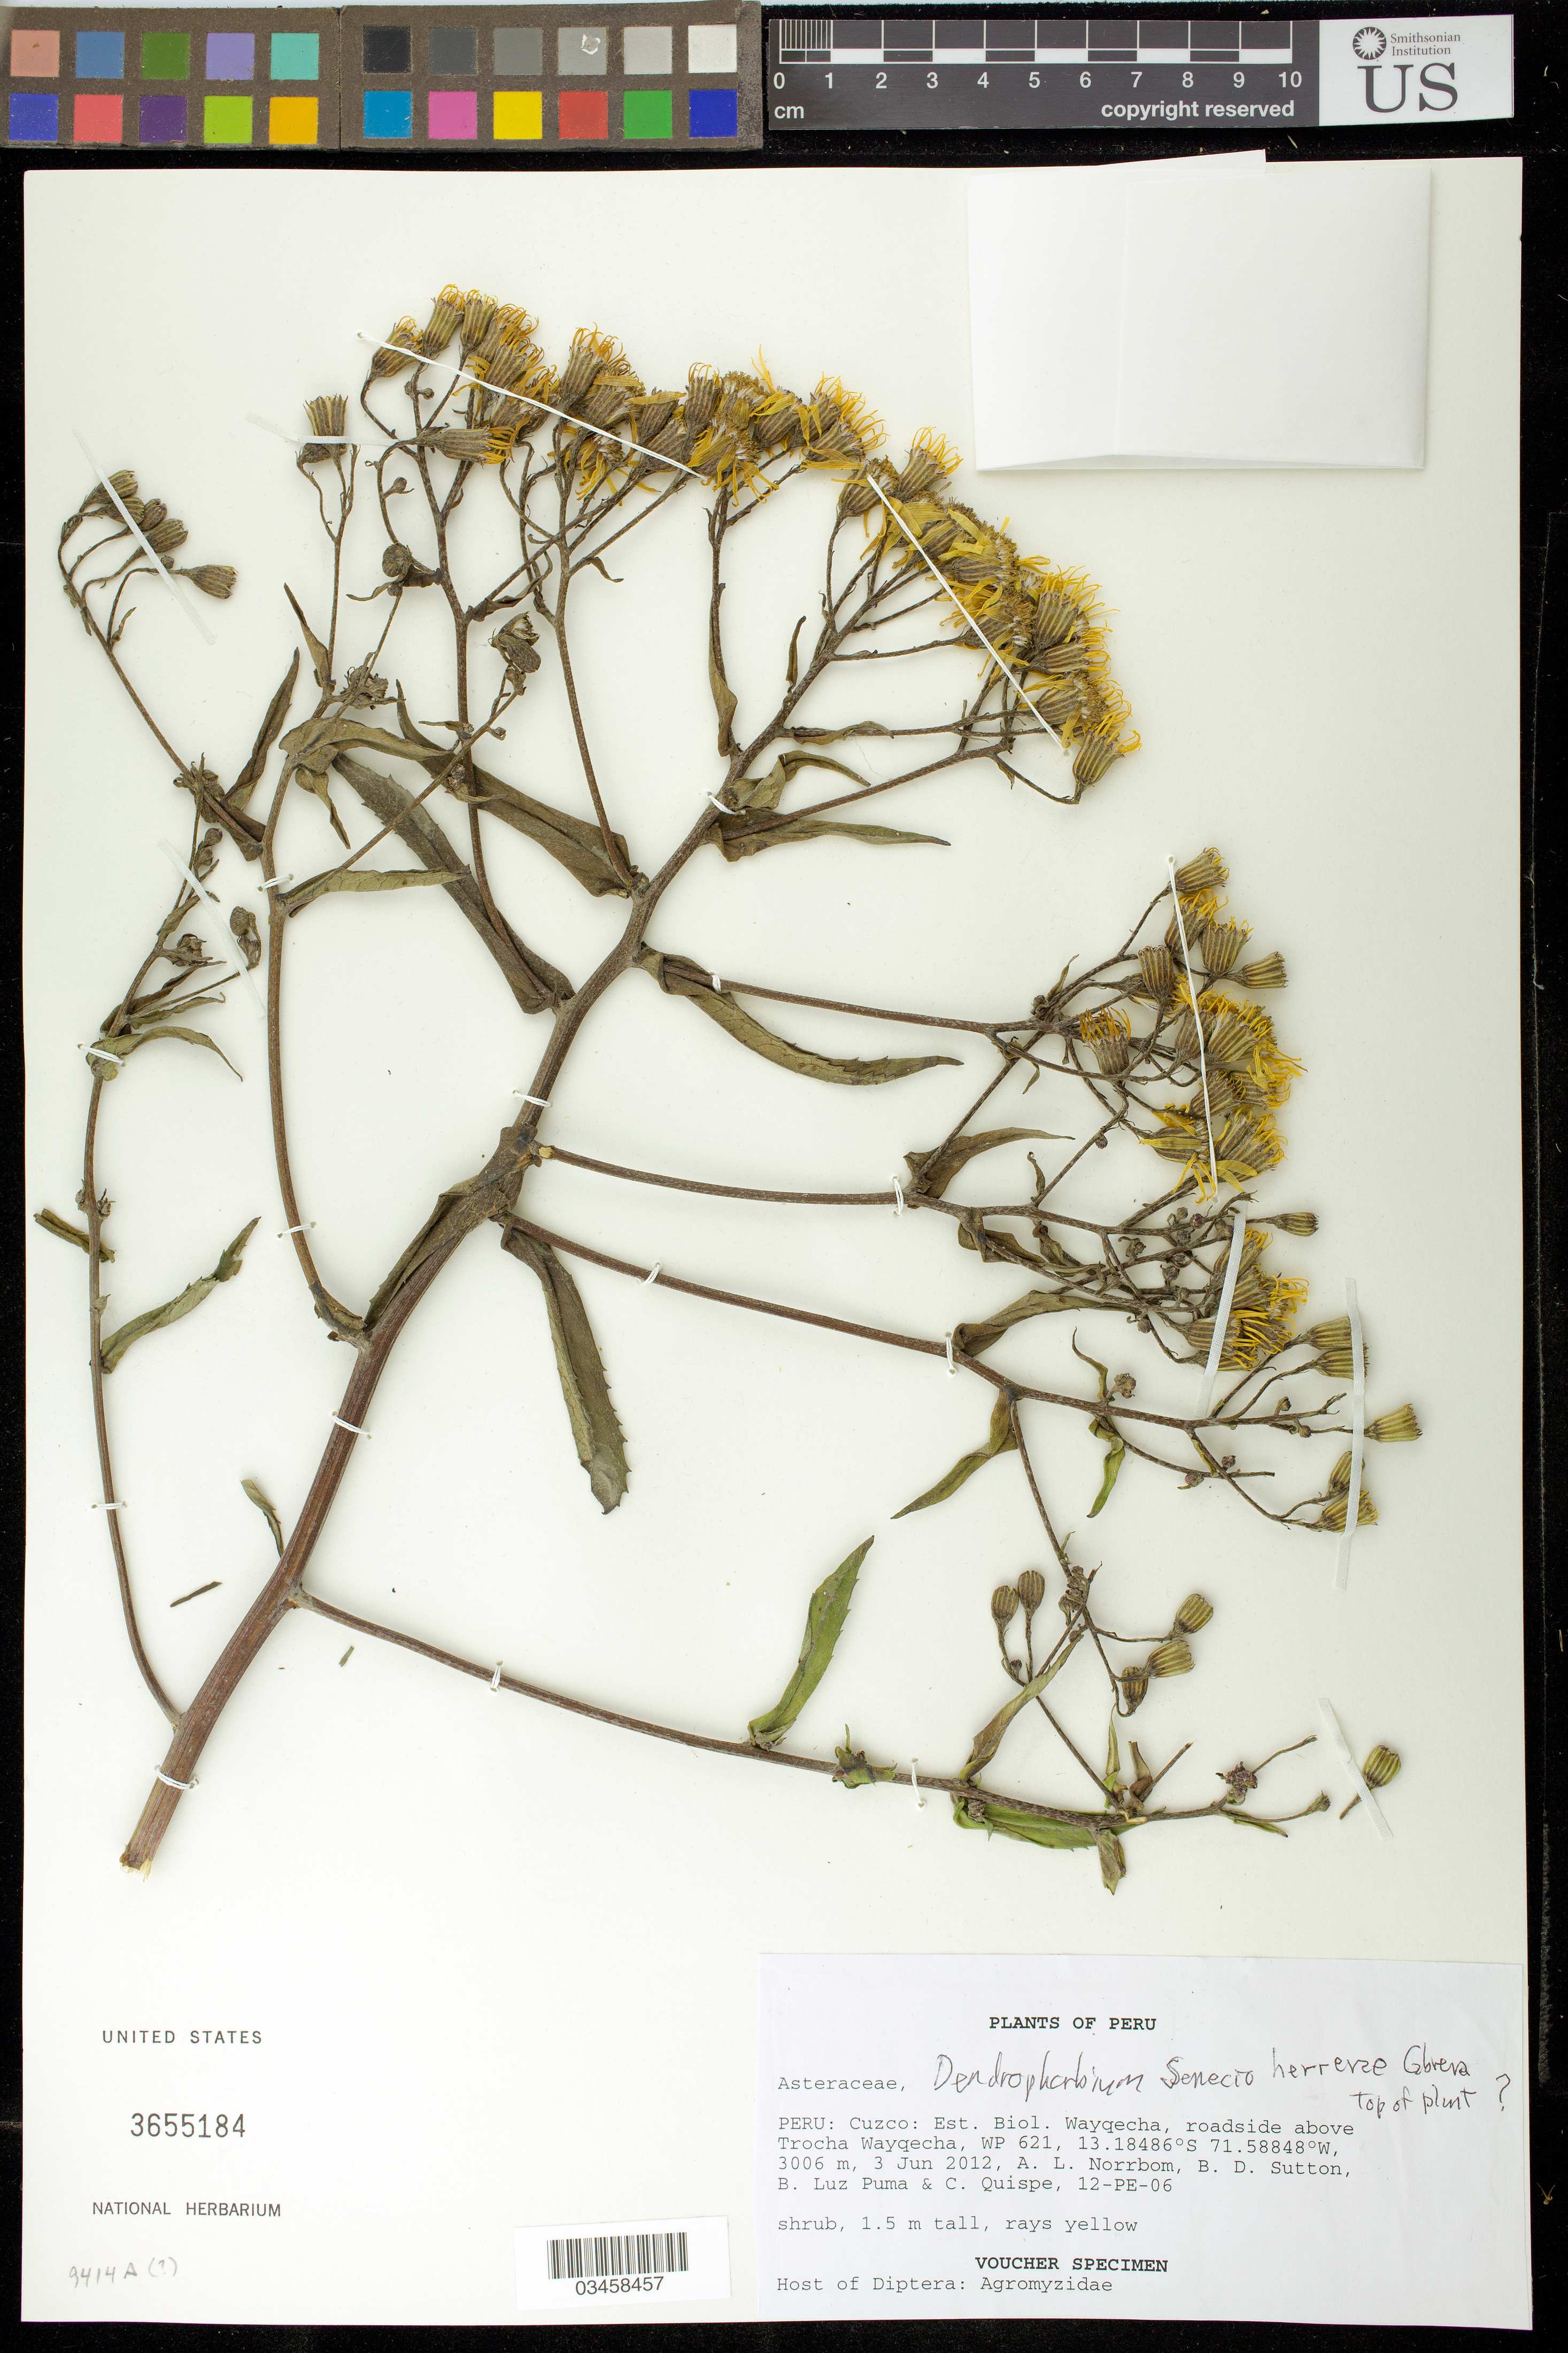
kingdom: Plantae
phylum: Tracheophyta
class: Magnoliopsida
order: Asterales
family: Asteraceae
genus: Dendrophorbium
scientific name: Dendrophorbium sp.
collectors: A. L. Norrbom, B. Sutton, B. Luz Puma & C. Quispe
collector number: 12-PE-06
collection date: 2012-06-03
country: Peru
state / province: Cusco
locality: Peru: Cuzco: est. Biol. Wayqecha, roadside between station entrance & Trocha Wayqecha, WP 616.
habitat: Roadside above Trocha Wayqucha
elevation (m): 2986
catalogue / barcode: US 3655184